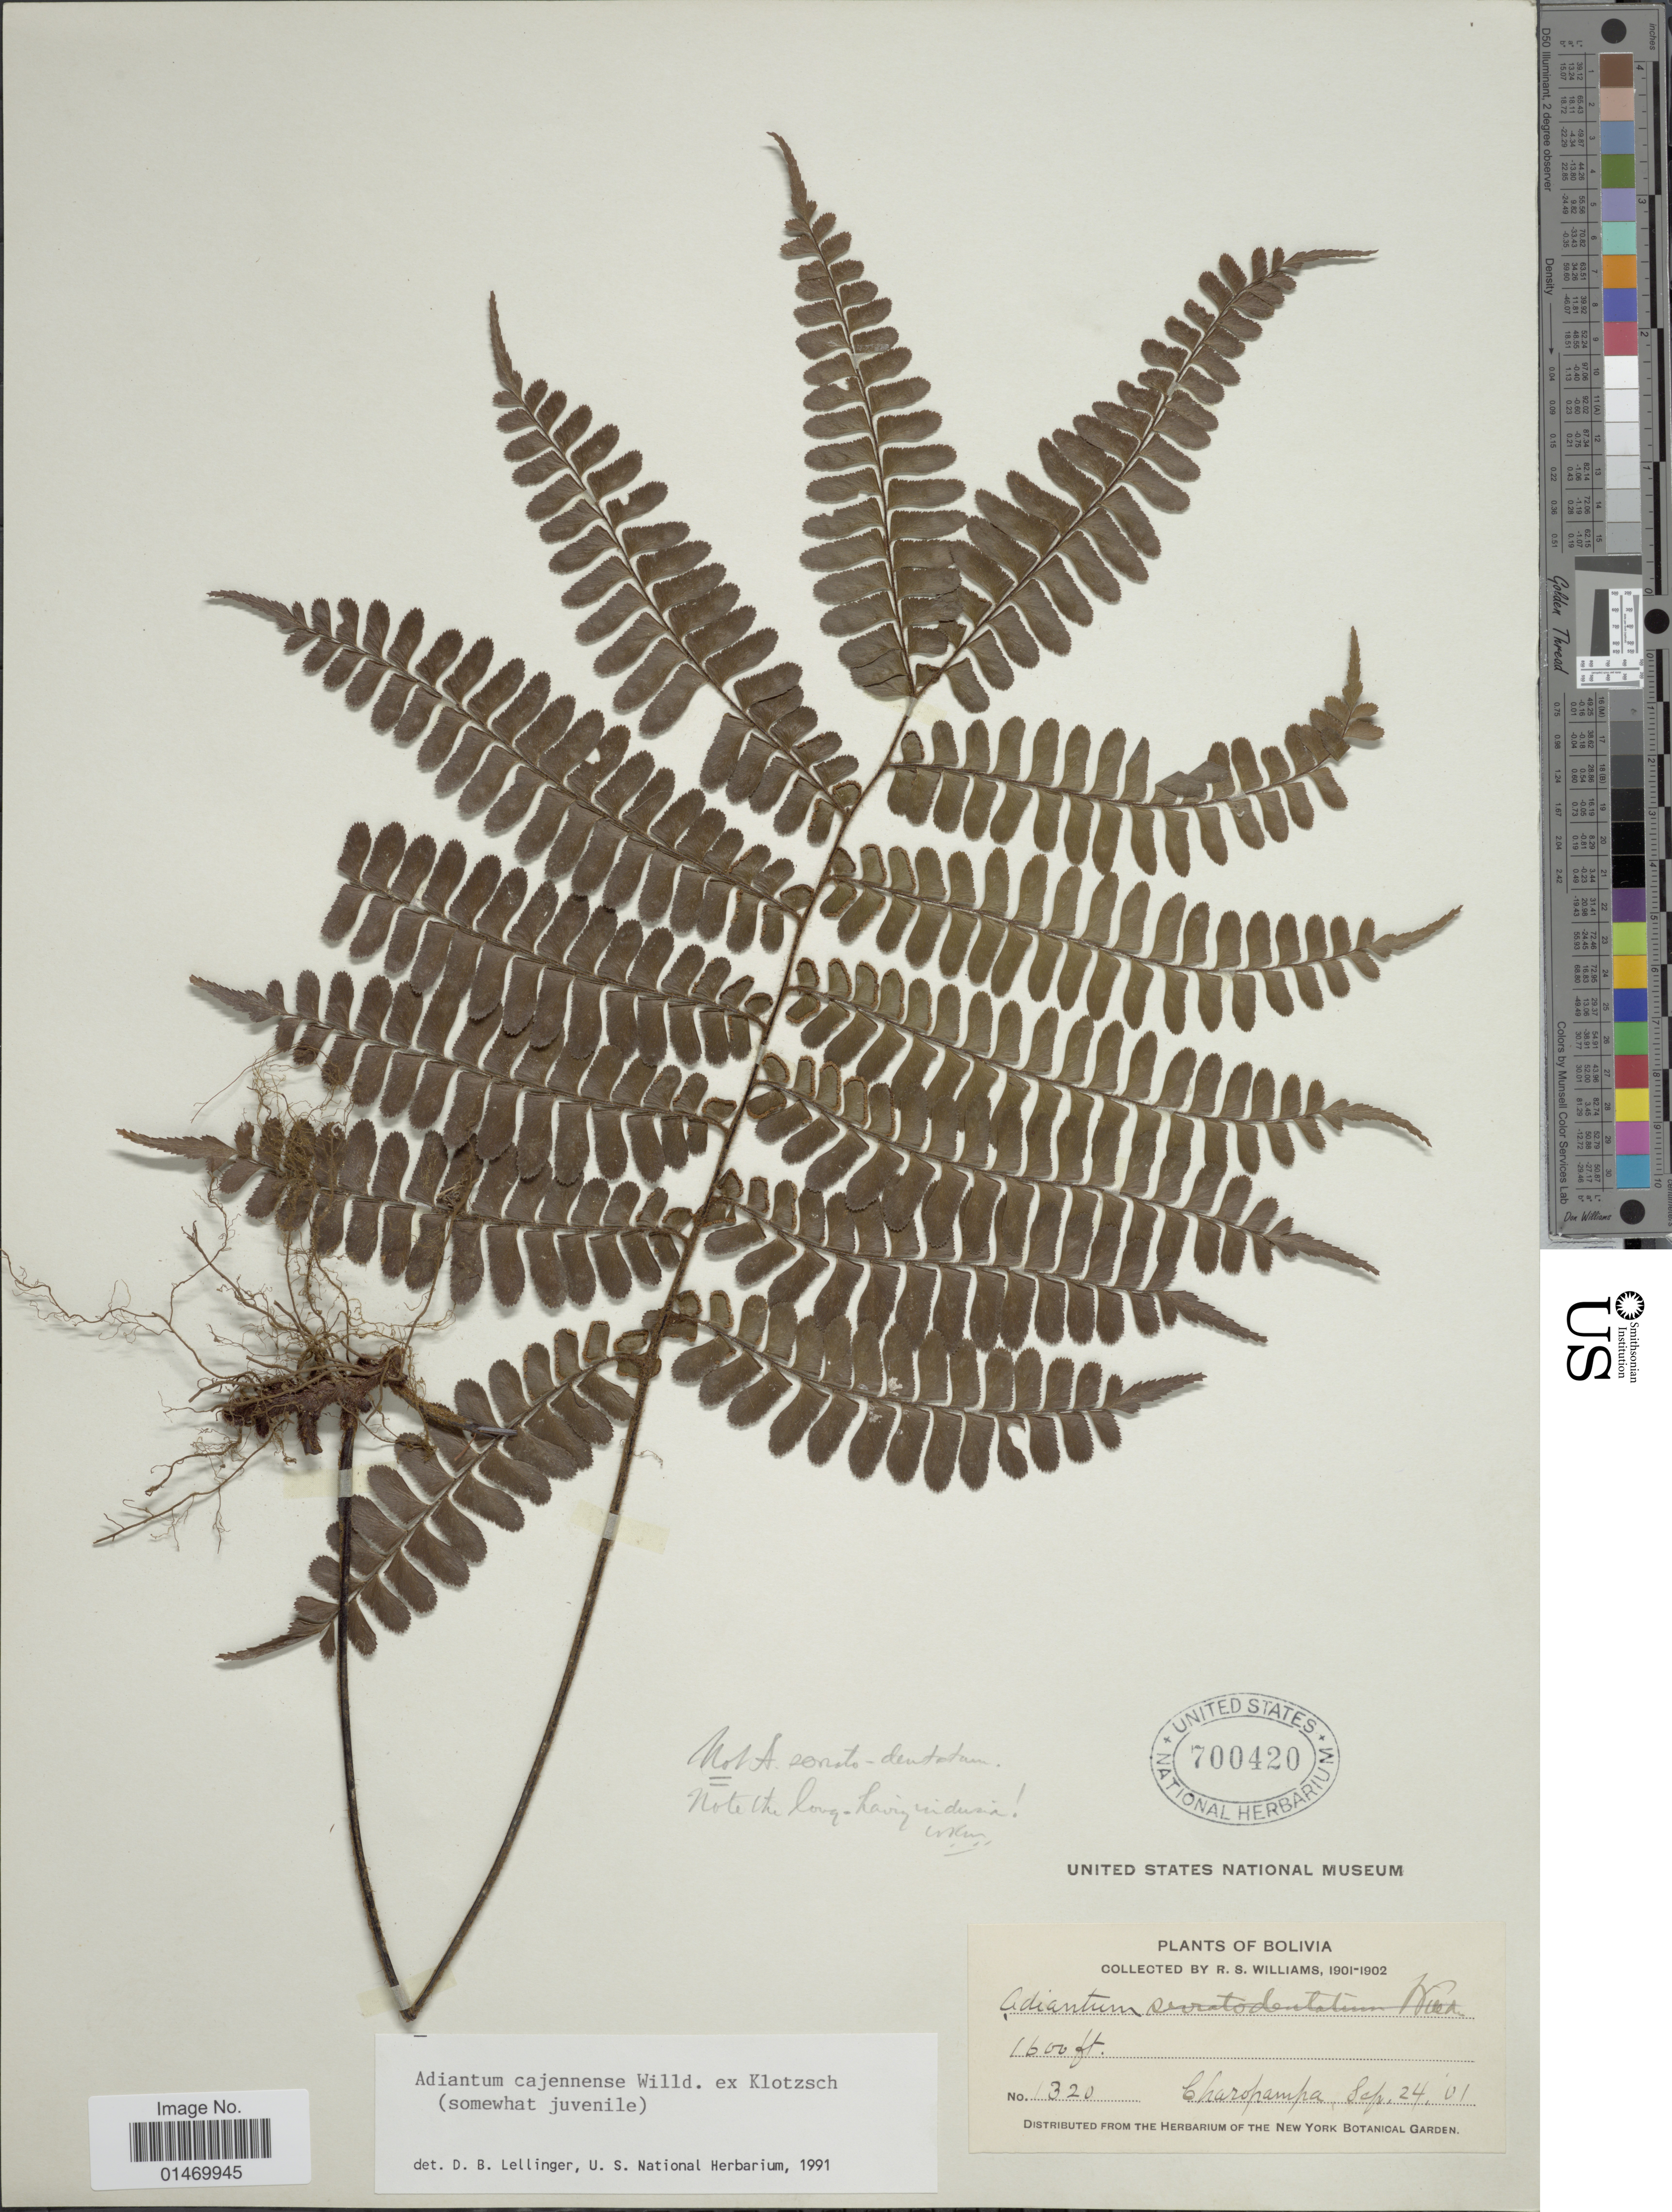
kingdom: Plantae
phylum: Tracheophyta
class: Polypodiopsida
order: Polypodiales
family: Pteridaceae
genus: Adiantum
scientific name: Adiantum cajennense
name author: Willd. ex Klotzsch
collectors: R. S. Williams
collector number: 1320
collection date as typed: Sep. 24, 1901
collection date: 1901-09-24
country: Bolivia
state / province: La Páz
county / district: Larecaja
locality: Charopampa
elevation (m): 488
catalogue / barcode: US 700420